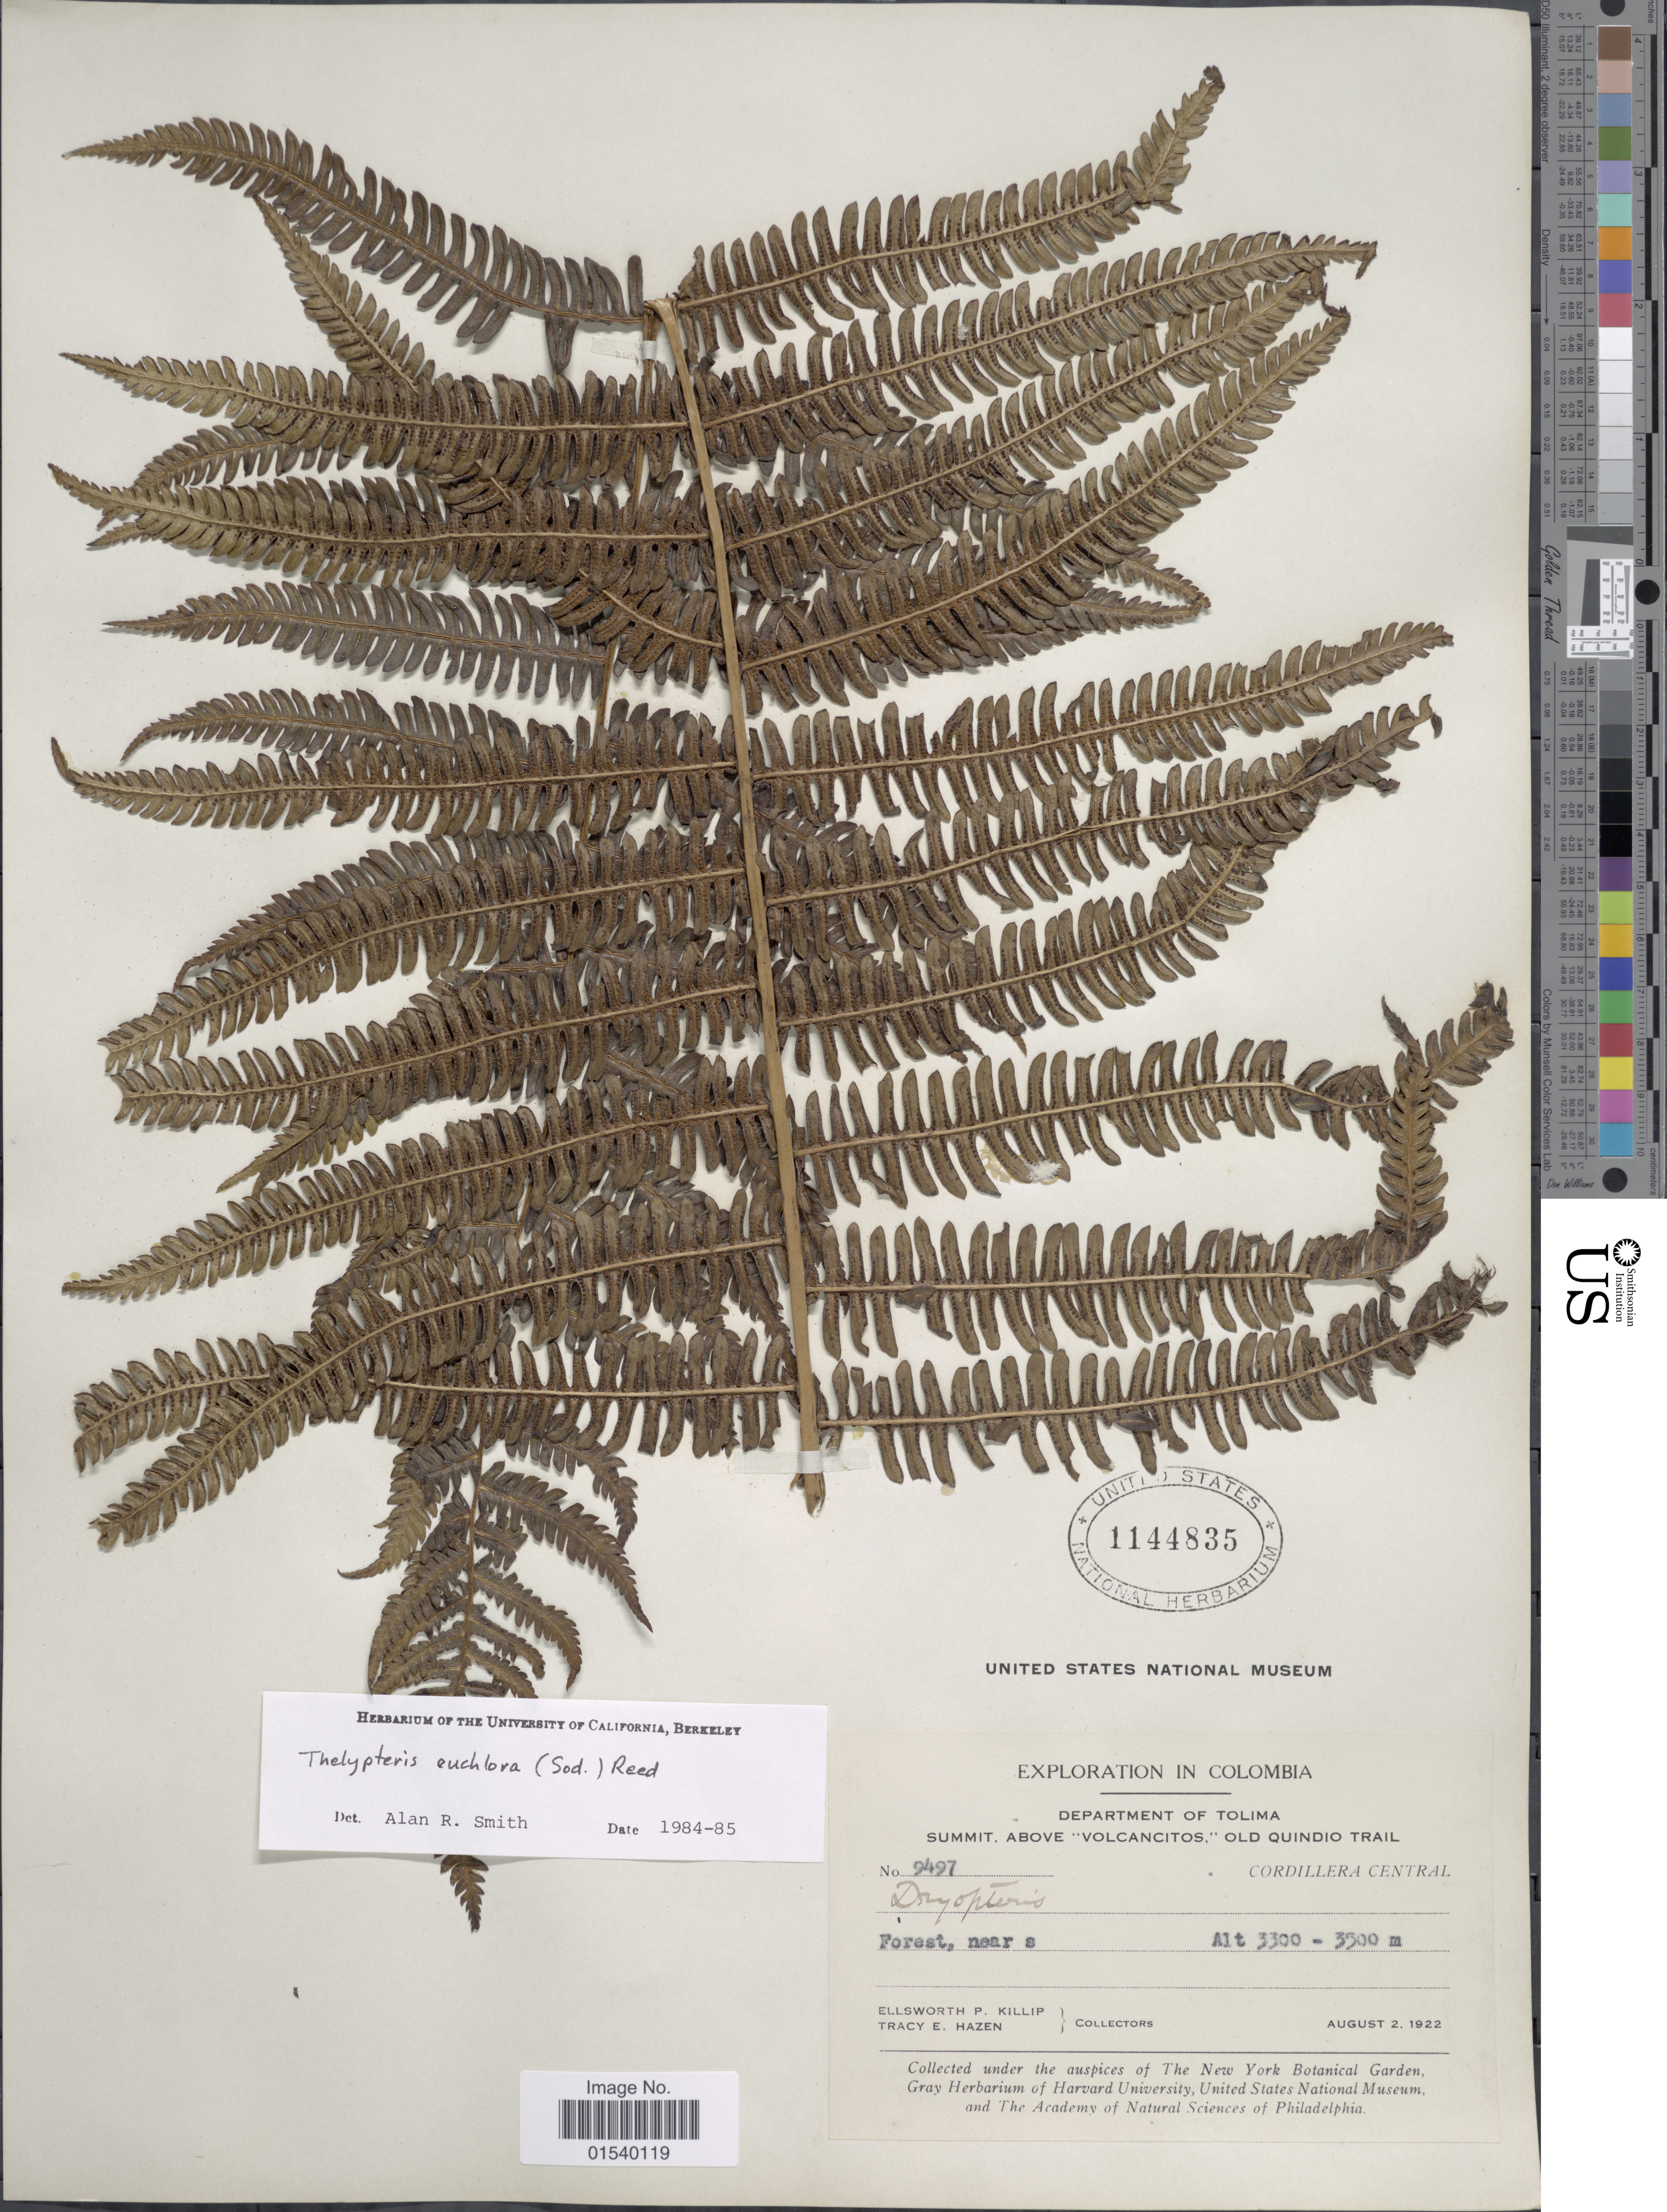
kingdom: Plantae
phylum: Tracheophyta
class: Polypodiopsida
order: Polypodiales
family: Thelypteridaceae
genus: Amauropelta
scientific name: Amauropelta euchlora (Sodiro) comb. nov., ined. 2015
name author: (Sodiro)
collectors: E. P. Killip & T. E. Hazen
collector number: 9497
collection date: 1922-08-02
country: Colombia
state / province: Tolima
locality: Department of Tolima Summit, above 'Volcancitos,' Old Quindio Trail, Cordillera Central. Forest, near S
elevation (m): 3300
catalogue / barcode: US 1144835